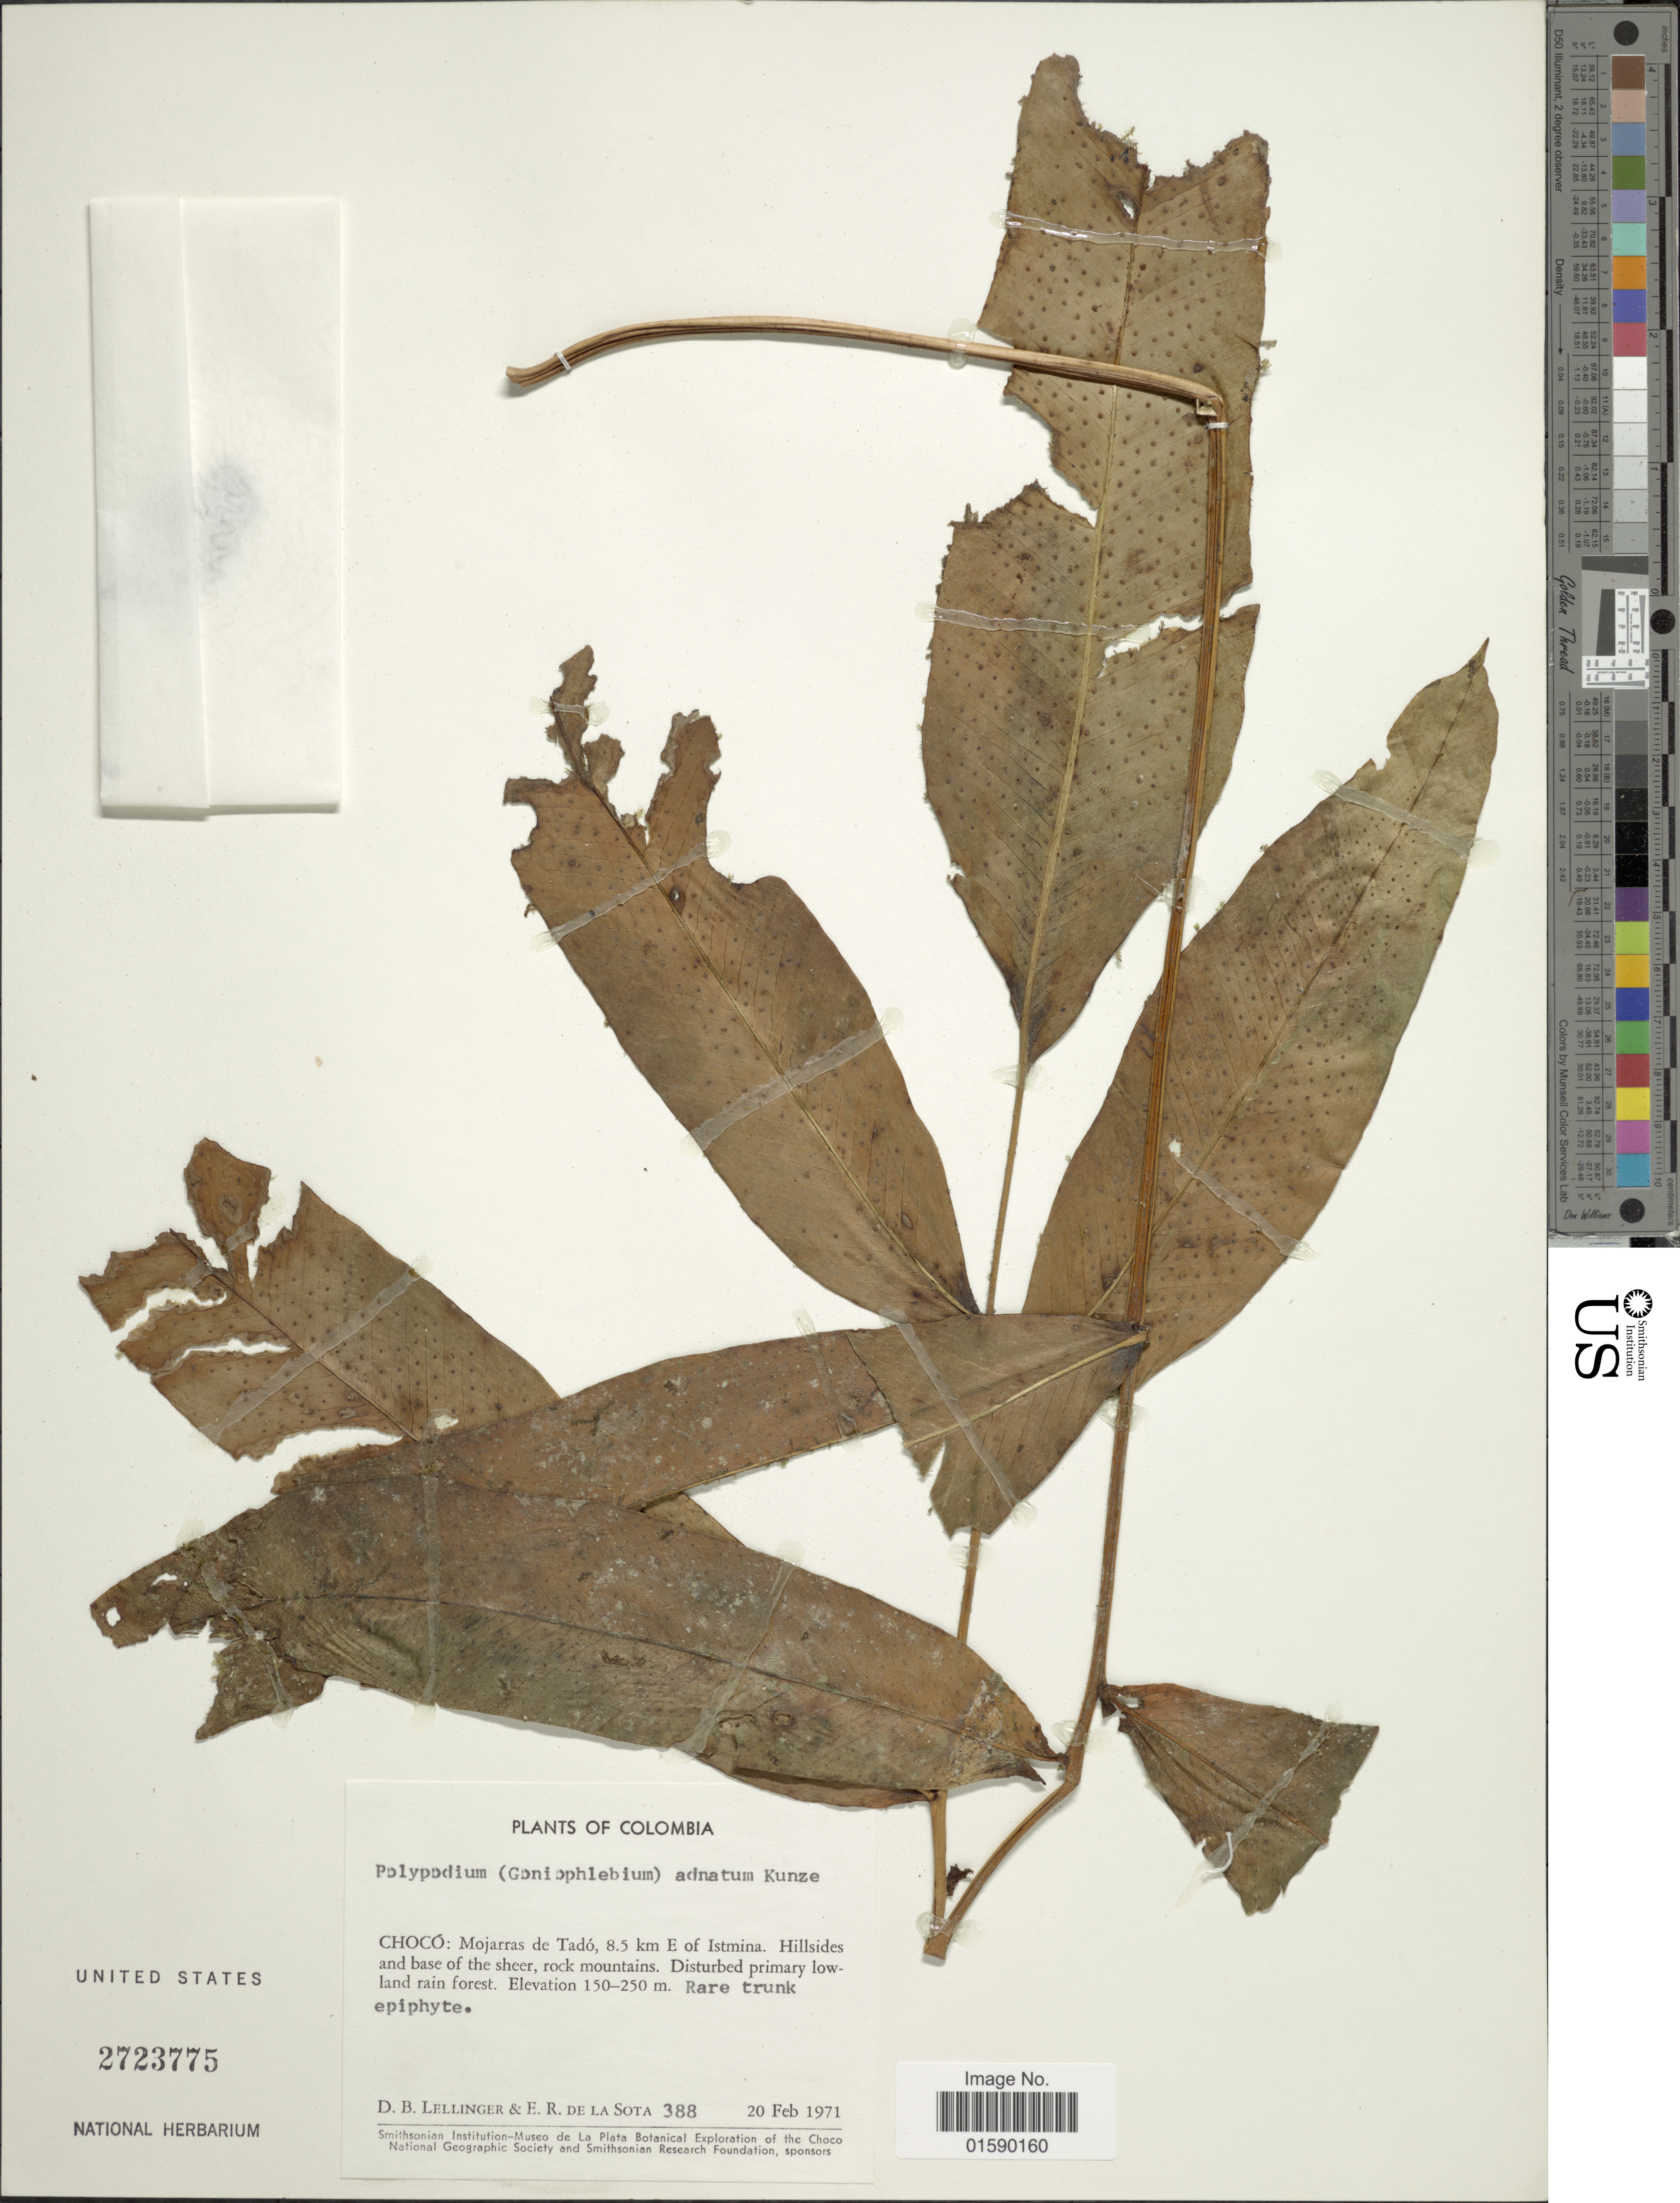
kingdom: Plantae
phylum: Tracheophyta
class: Polypodiopsida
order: Polypodiales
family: Polypodiaceae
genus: Aglaomorpha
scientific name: Aglaomorpha heraclea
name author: (Kunze) Copel.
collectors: D. B. Lellinger & E. R. de la Sota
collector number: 388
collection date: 1971-02-20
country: Colombia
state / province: Chocó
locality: Colombia, Choco: Mojarras de Tado, 8.5 km E of Istmina. Hillside and base of the sheer, rock mountains.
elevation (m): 150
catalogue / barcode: US 2723775